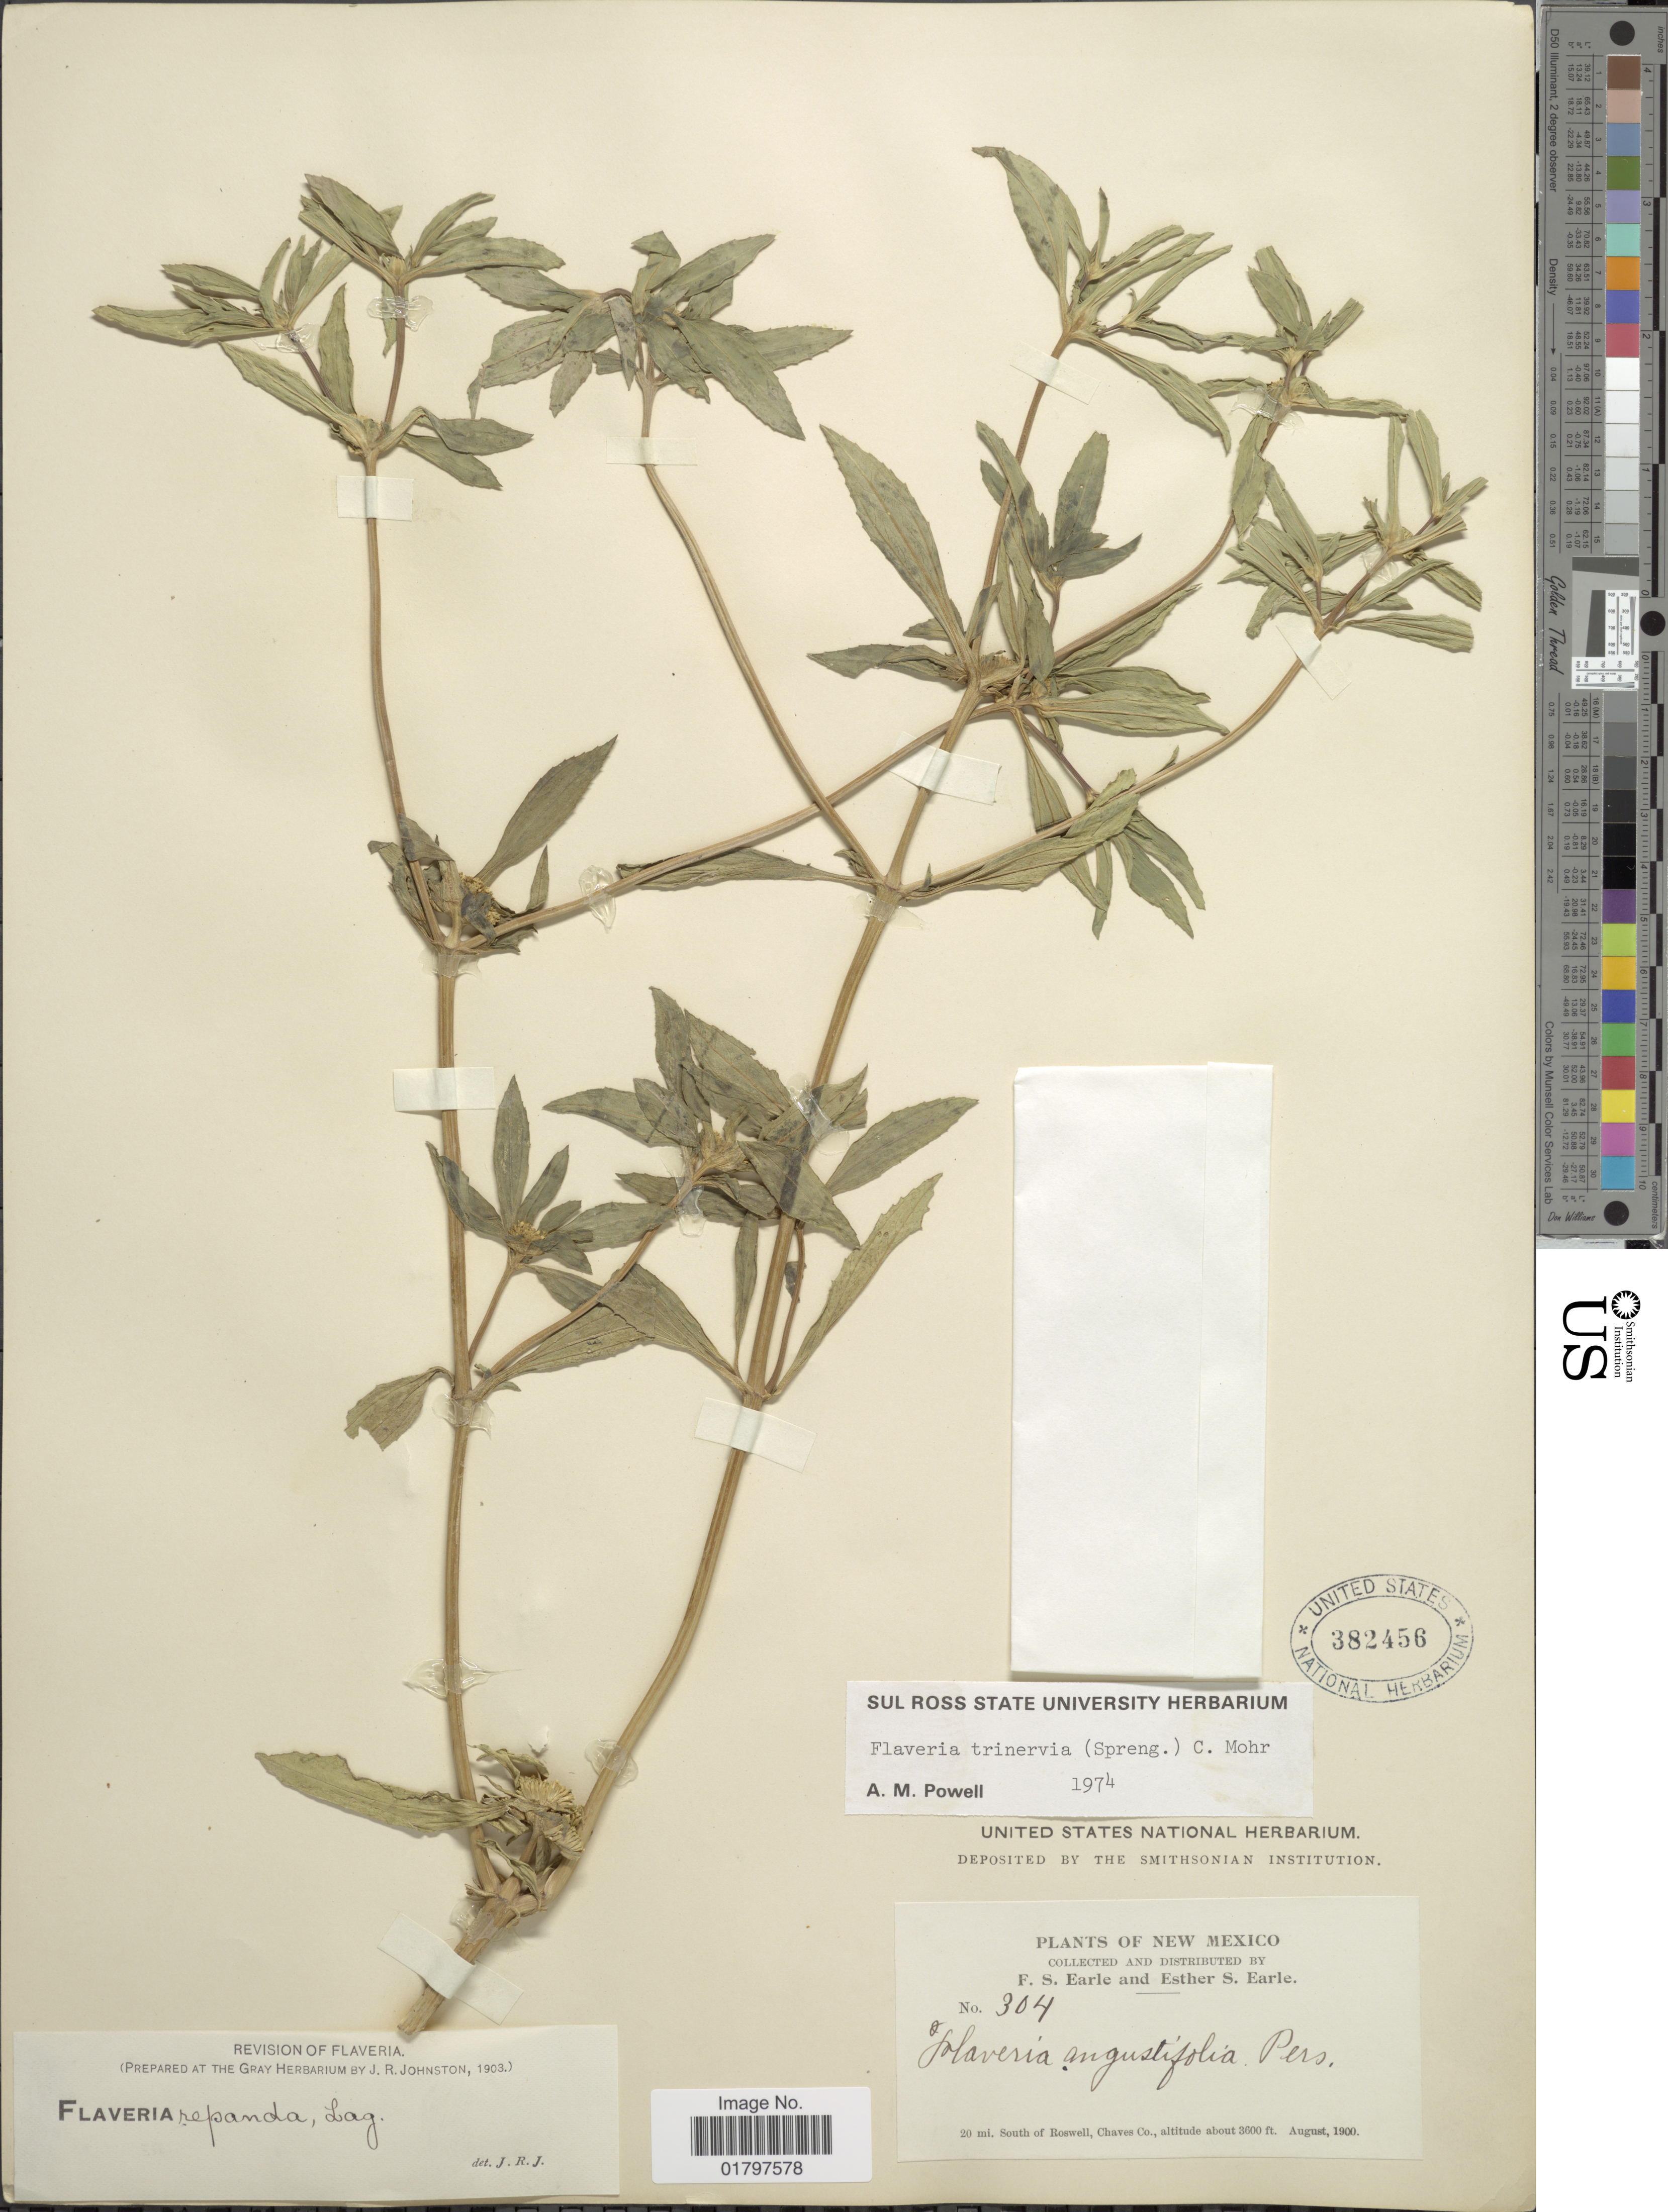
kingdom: Plantae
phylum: Tracheophyta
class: Magnoliopsida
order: Asterales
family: Asteraceae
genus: Flaveria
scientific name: Flaveria trinervia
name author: (Spreng.) C. Mohr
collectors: F. S. Earle & E. S. Earle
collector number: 304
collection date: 1900-08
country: United States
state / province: New Mexico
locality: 20 mi. South of Roswell, Chaves Co.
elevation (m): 1097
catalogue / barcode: US 382456